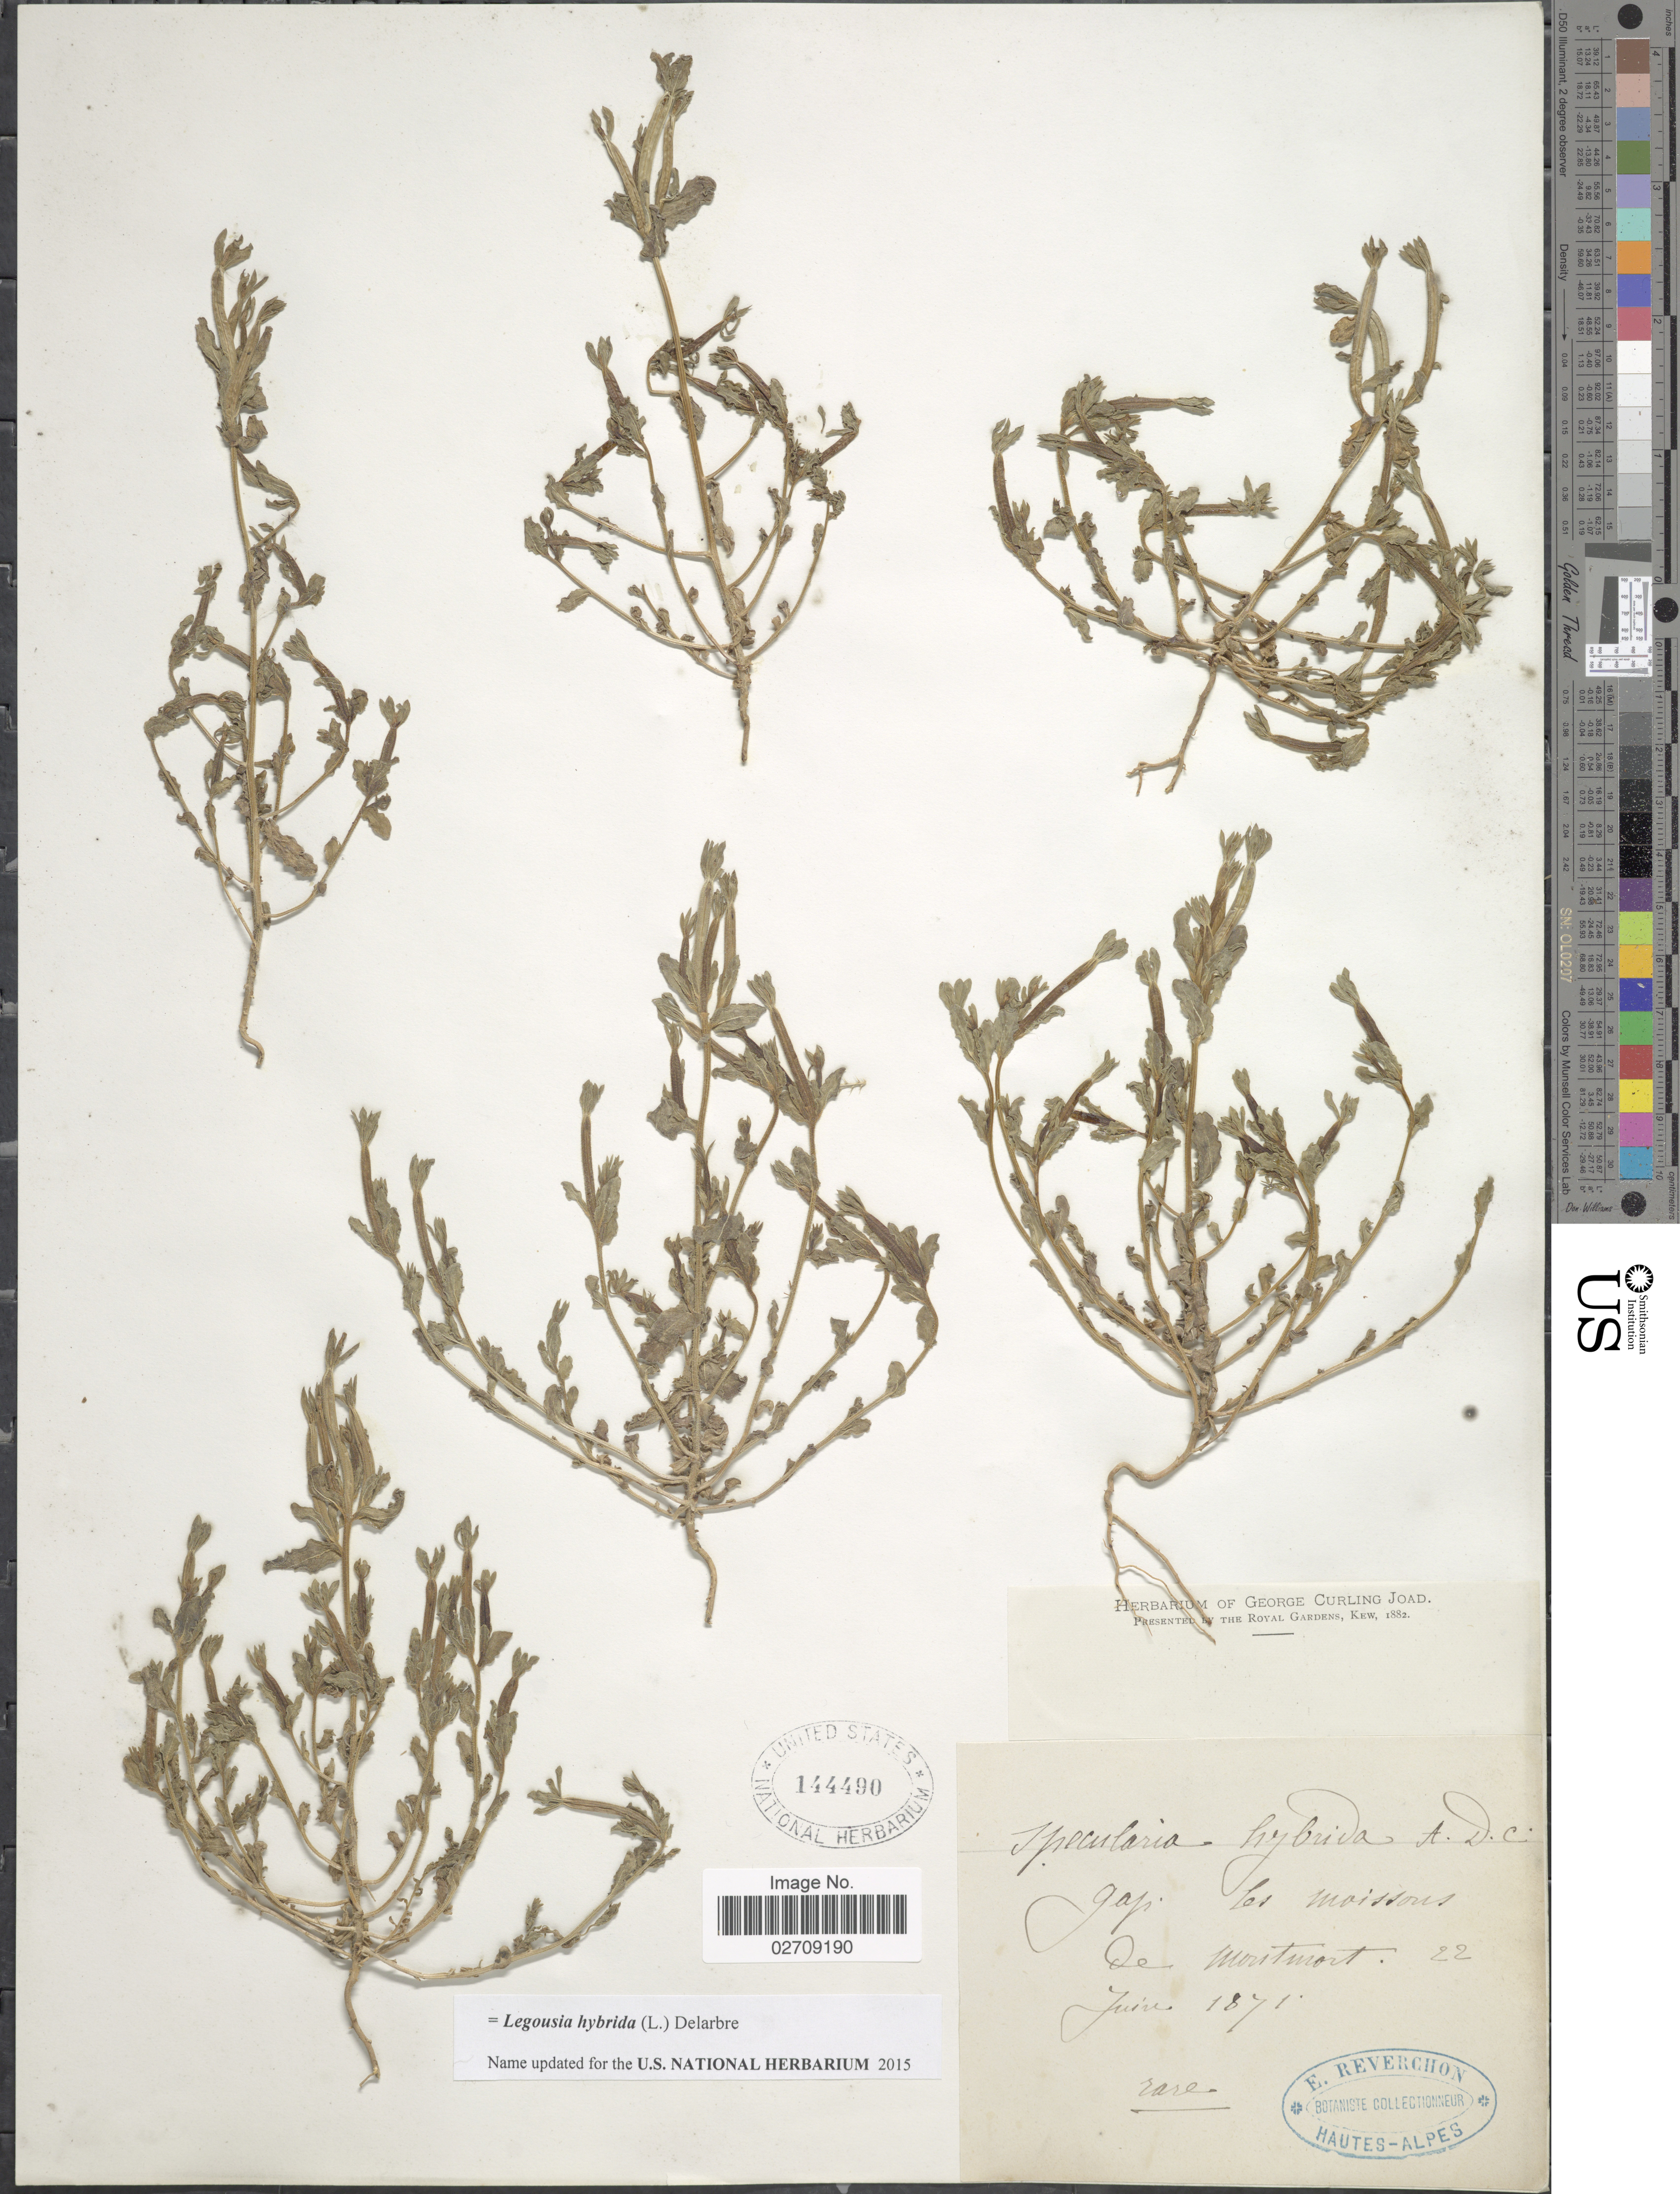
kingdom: Plantae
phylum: Tracheophyta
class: Magnoliopsida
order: Asterales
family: Campanulaceae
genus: Legousia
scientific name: Legousia hybrida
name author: (L.) Delarbre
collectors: E. Reverchon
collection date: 1871-06-22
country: France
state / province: Bourgogne-Franche-Comté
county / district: Saône-et-Loire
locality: Gap. les Moissons, de Montmort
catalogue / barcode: US 144490